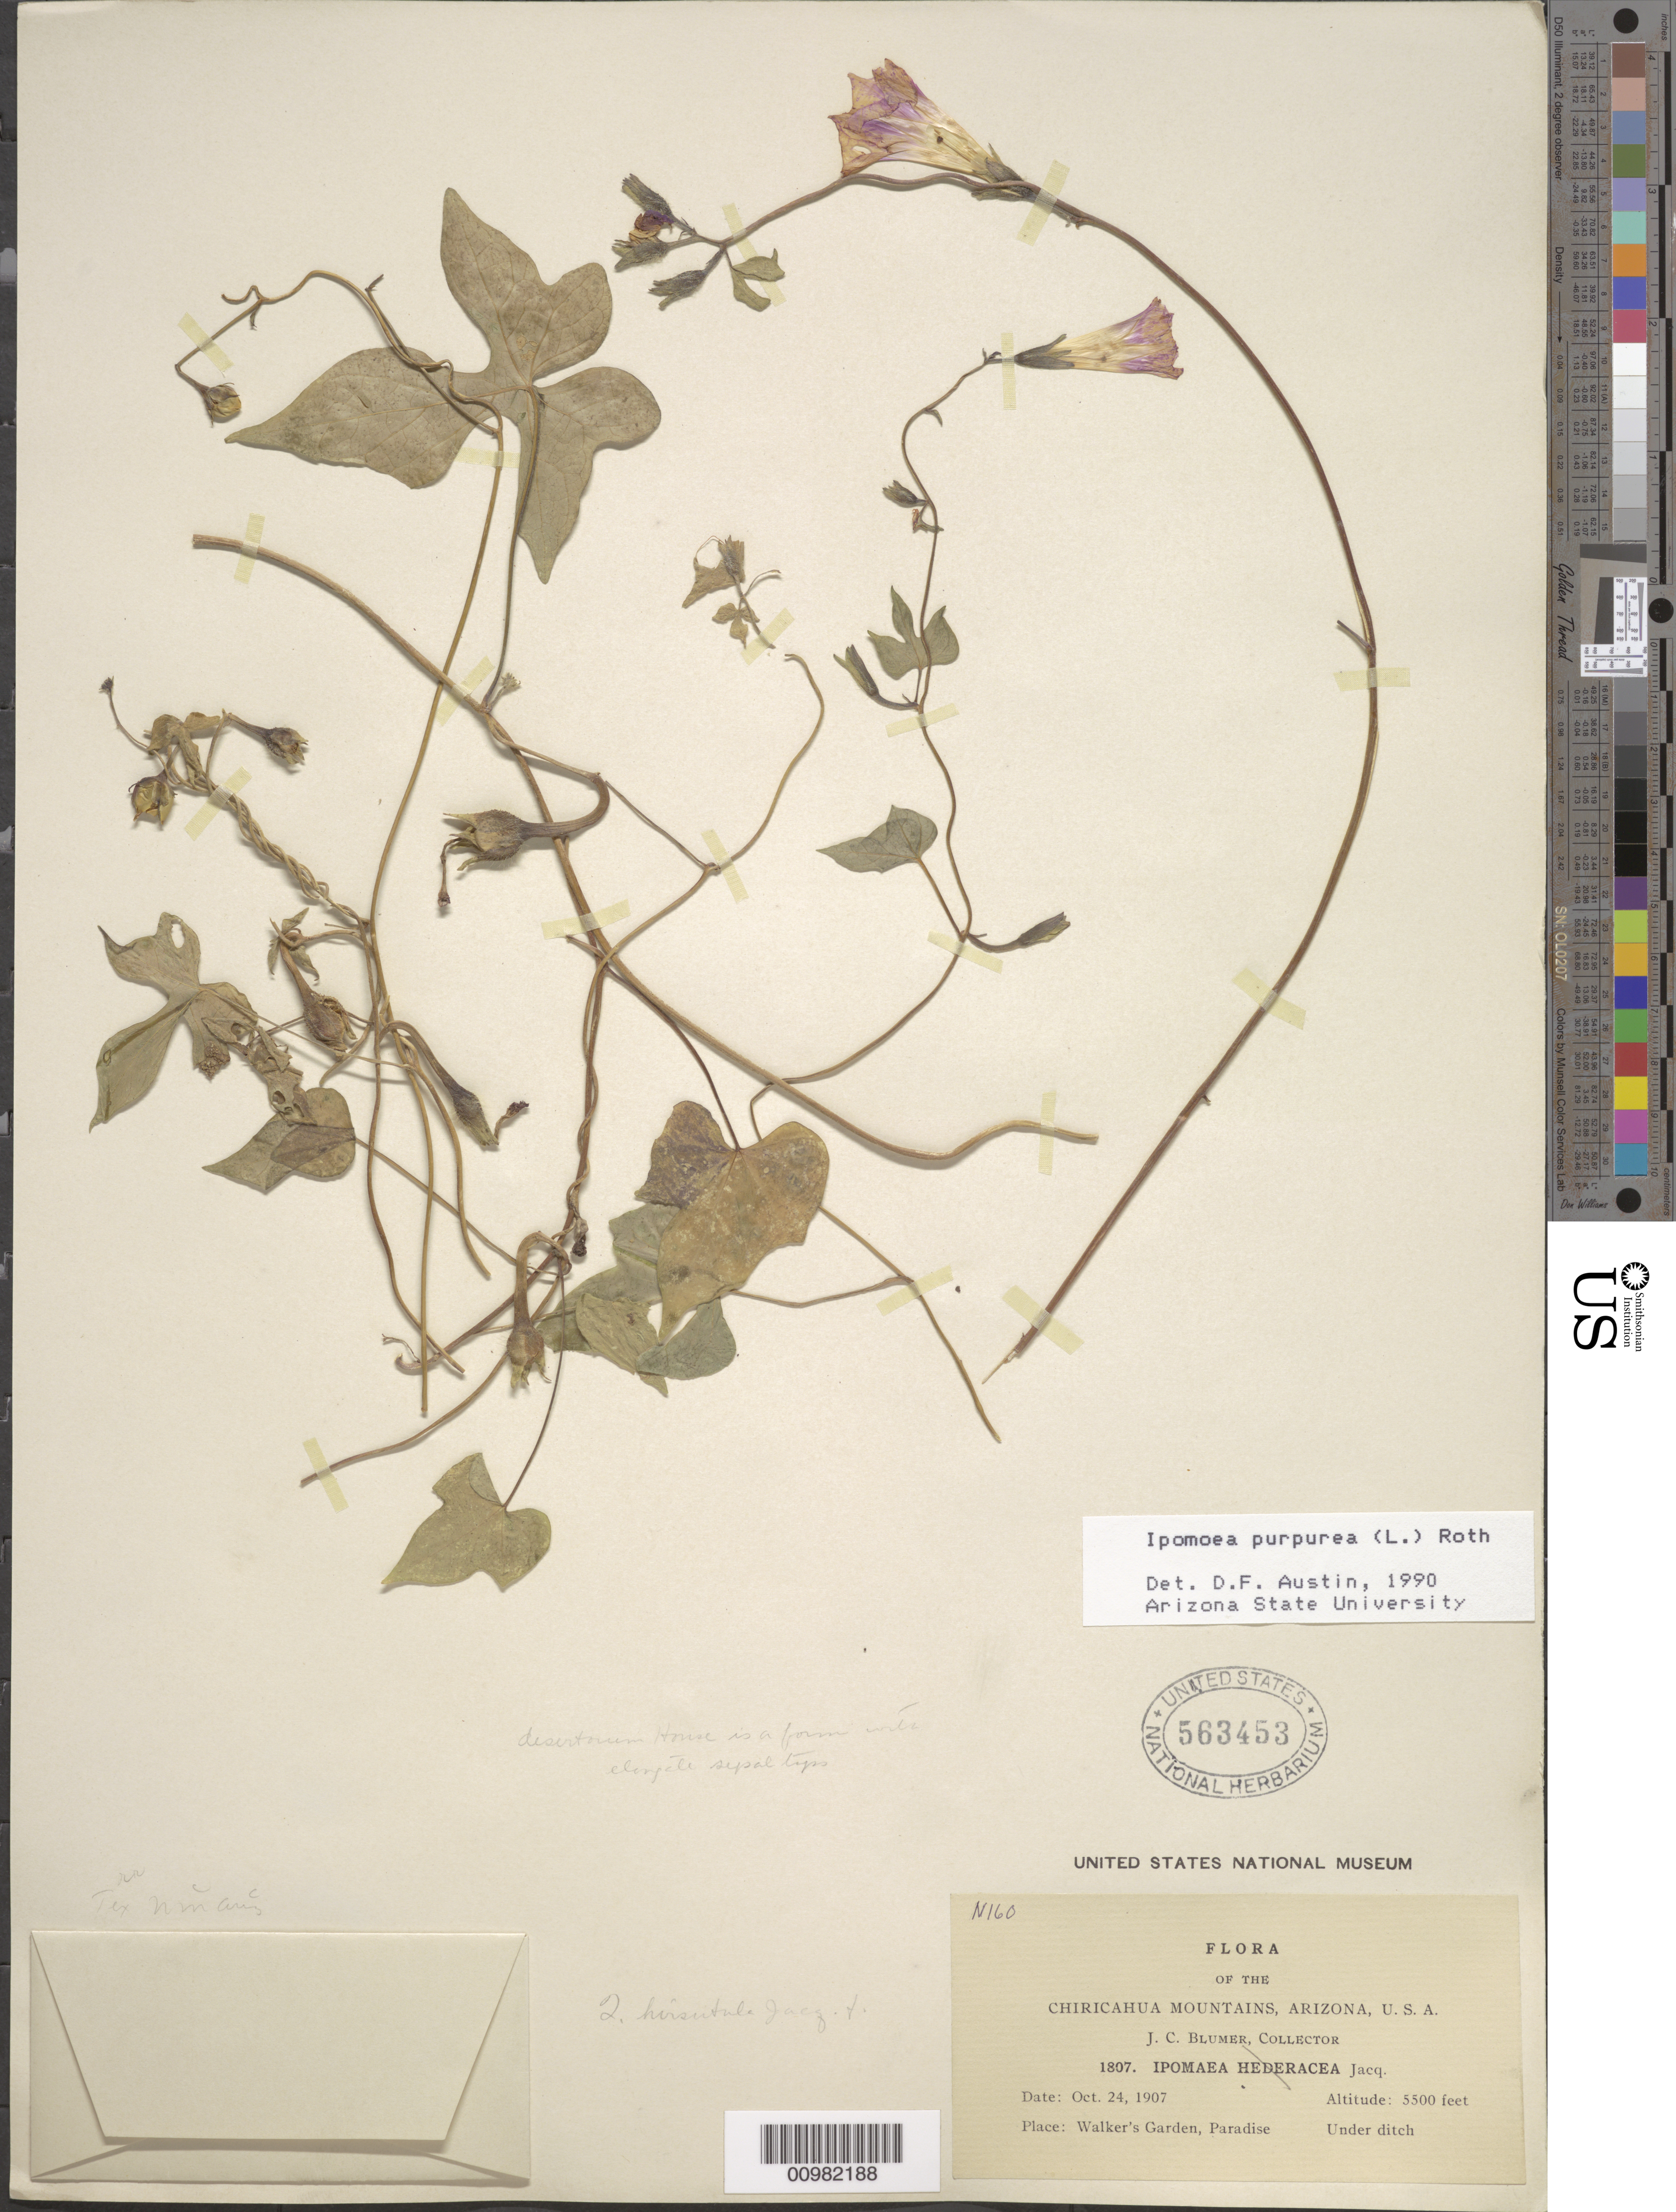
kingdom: Plantae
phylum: Tracheophyta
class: Magnoliopsida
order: Solanales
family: Convolvulaceae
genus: Ipomoea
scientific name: Ipomoea pubescens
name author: Lam.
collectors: J. C. Blumer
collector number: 1807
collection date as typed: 24 Oct 1907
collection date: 1907-10-24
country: United States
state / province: Arizona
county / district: Cochise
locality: Chiricahua Mts.; Paradise; Walker's Garden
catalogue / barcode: US 563453